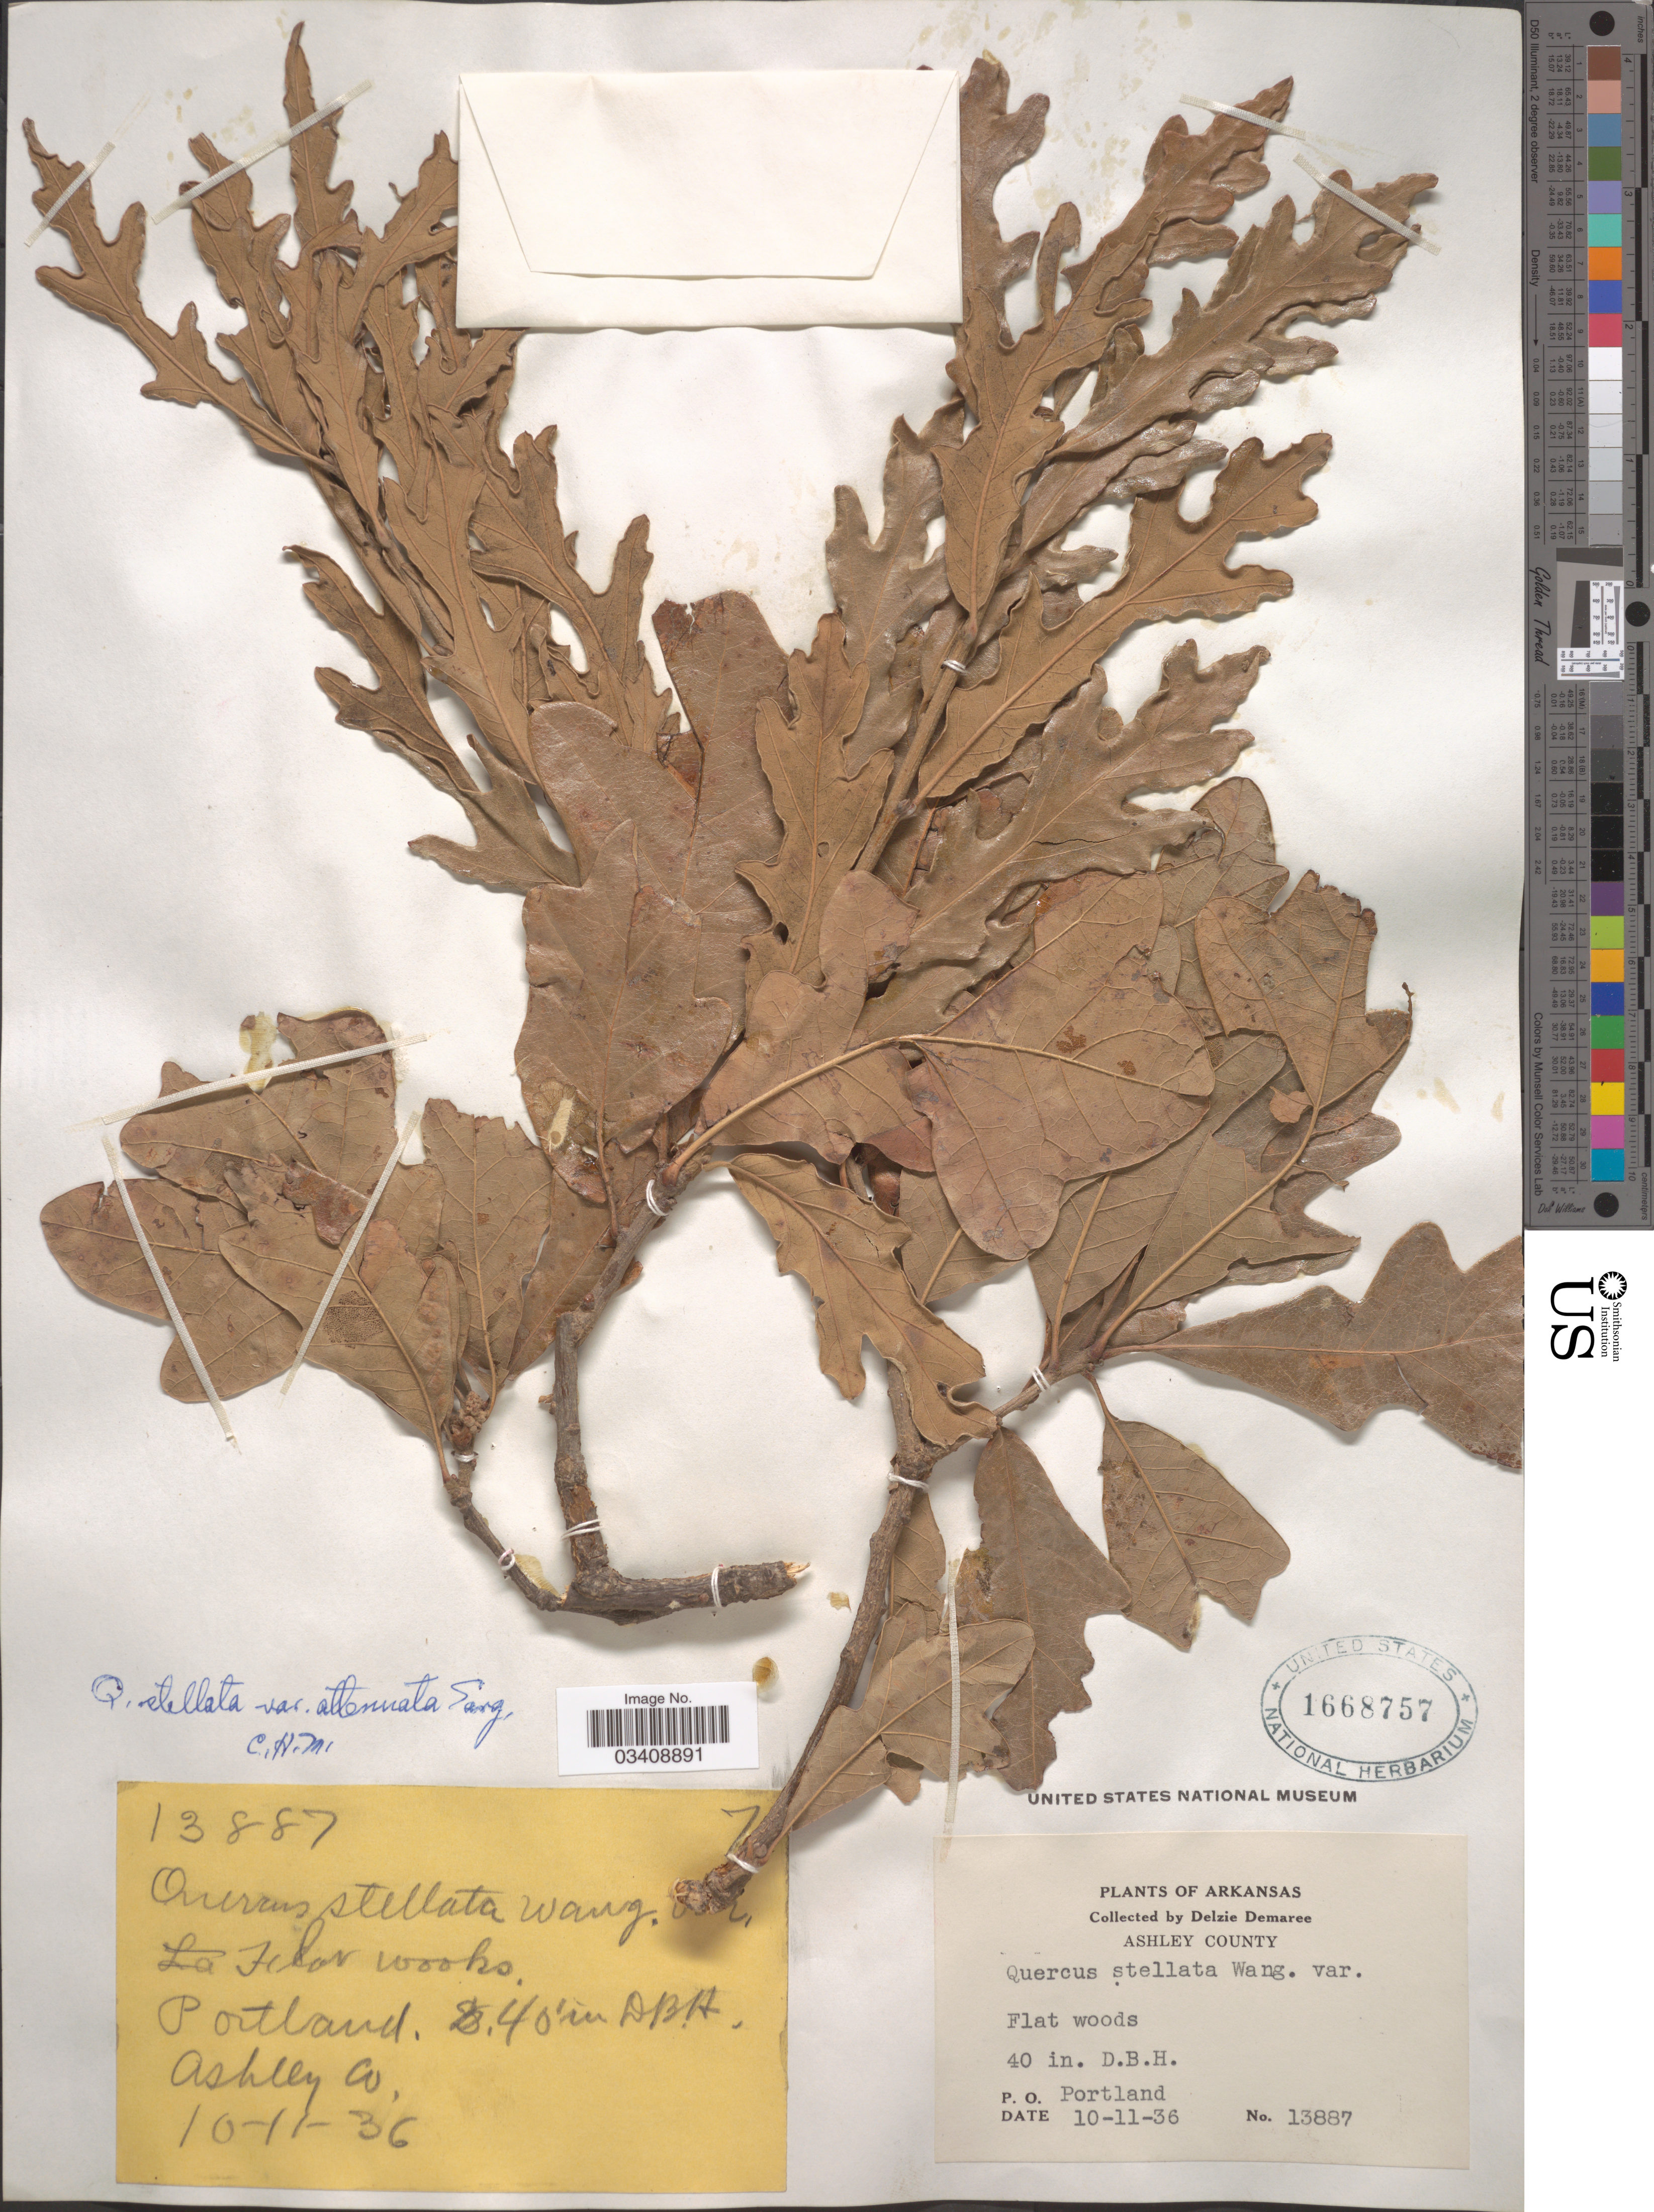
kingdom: Plantae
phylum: Tracheophyta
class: Magnoliopsida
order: Fagales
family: Fagaceae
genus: Quercus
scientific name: Quercus stellata var. attenuata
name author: Sarg.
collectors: D. Demaree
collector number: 13887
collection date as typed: Transcribed d/m/y: 11/10/36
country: United States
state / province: Arkansas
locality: Ashley County. P.O. Portland.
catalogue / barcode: US 1668757